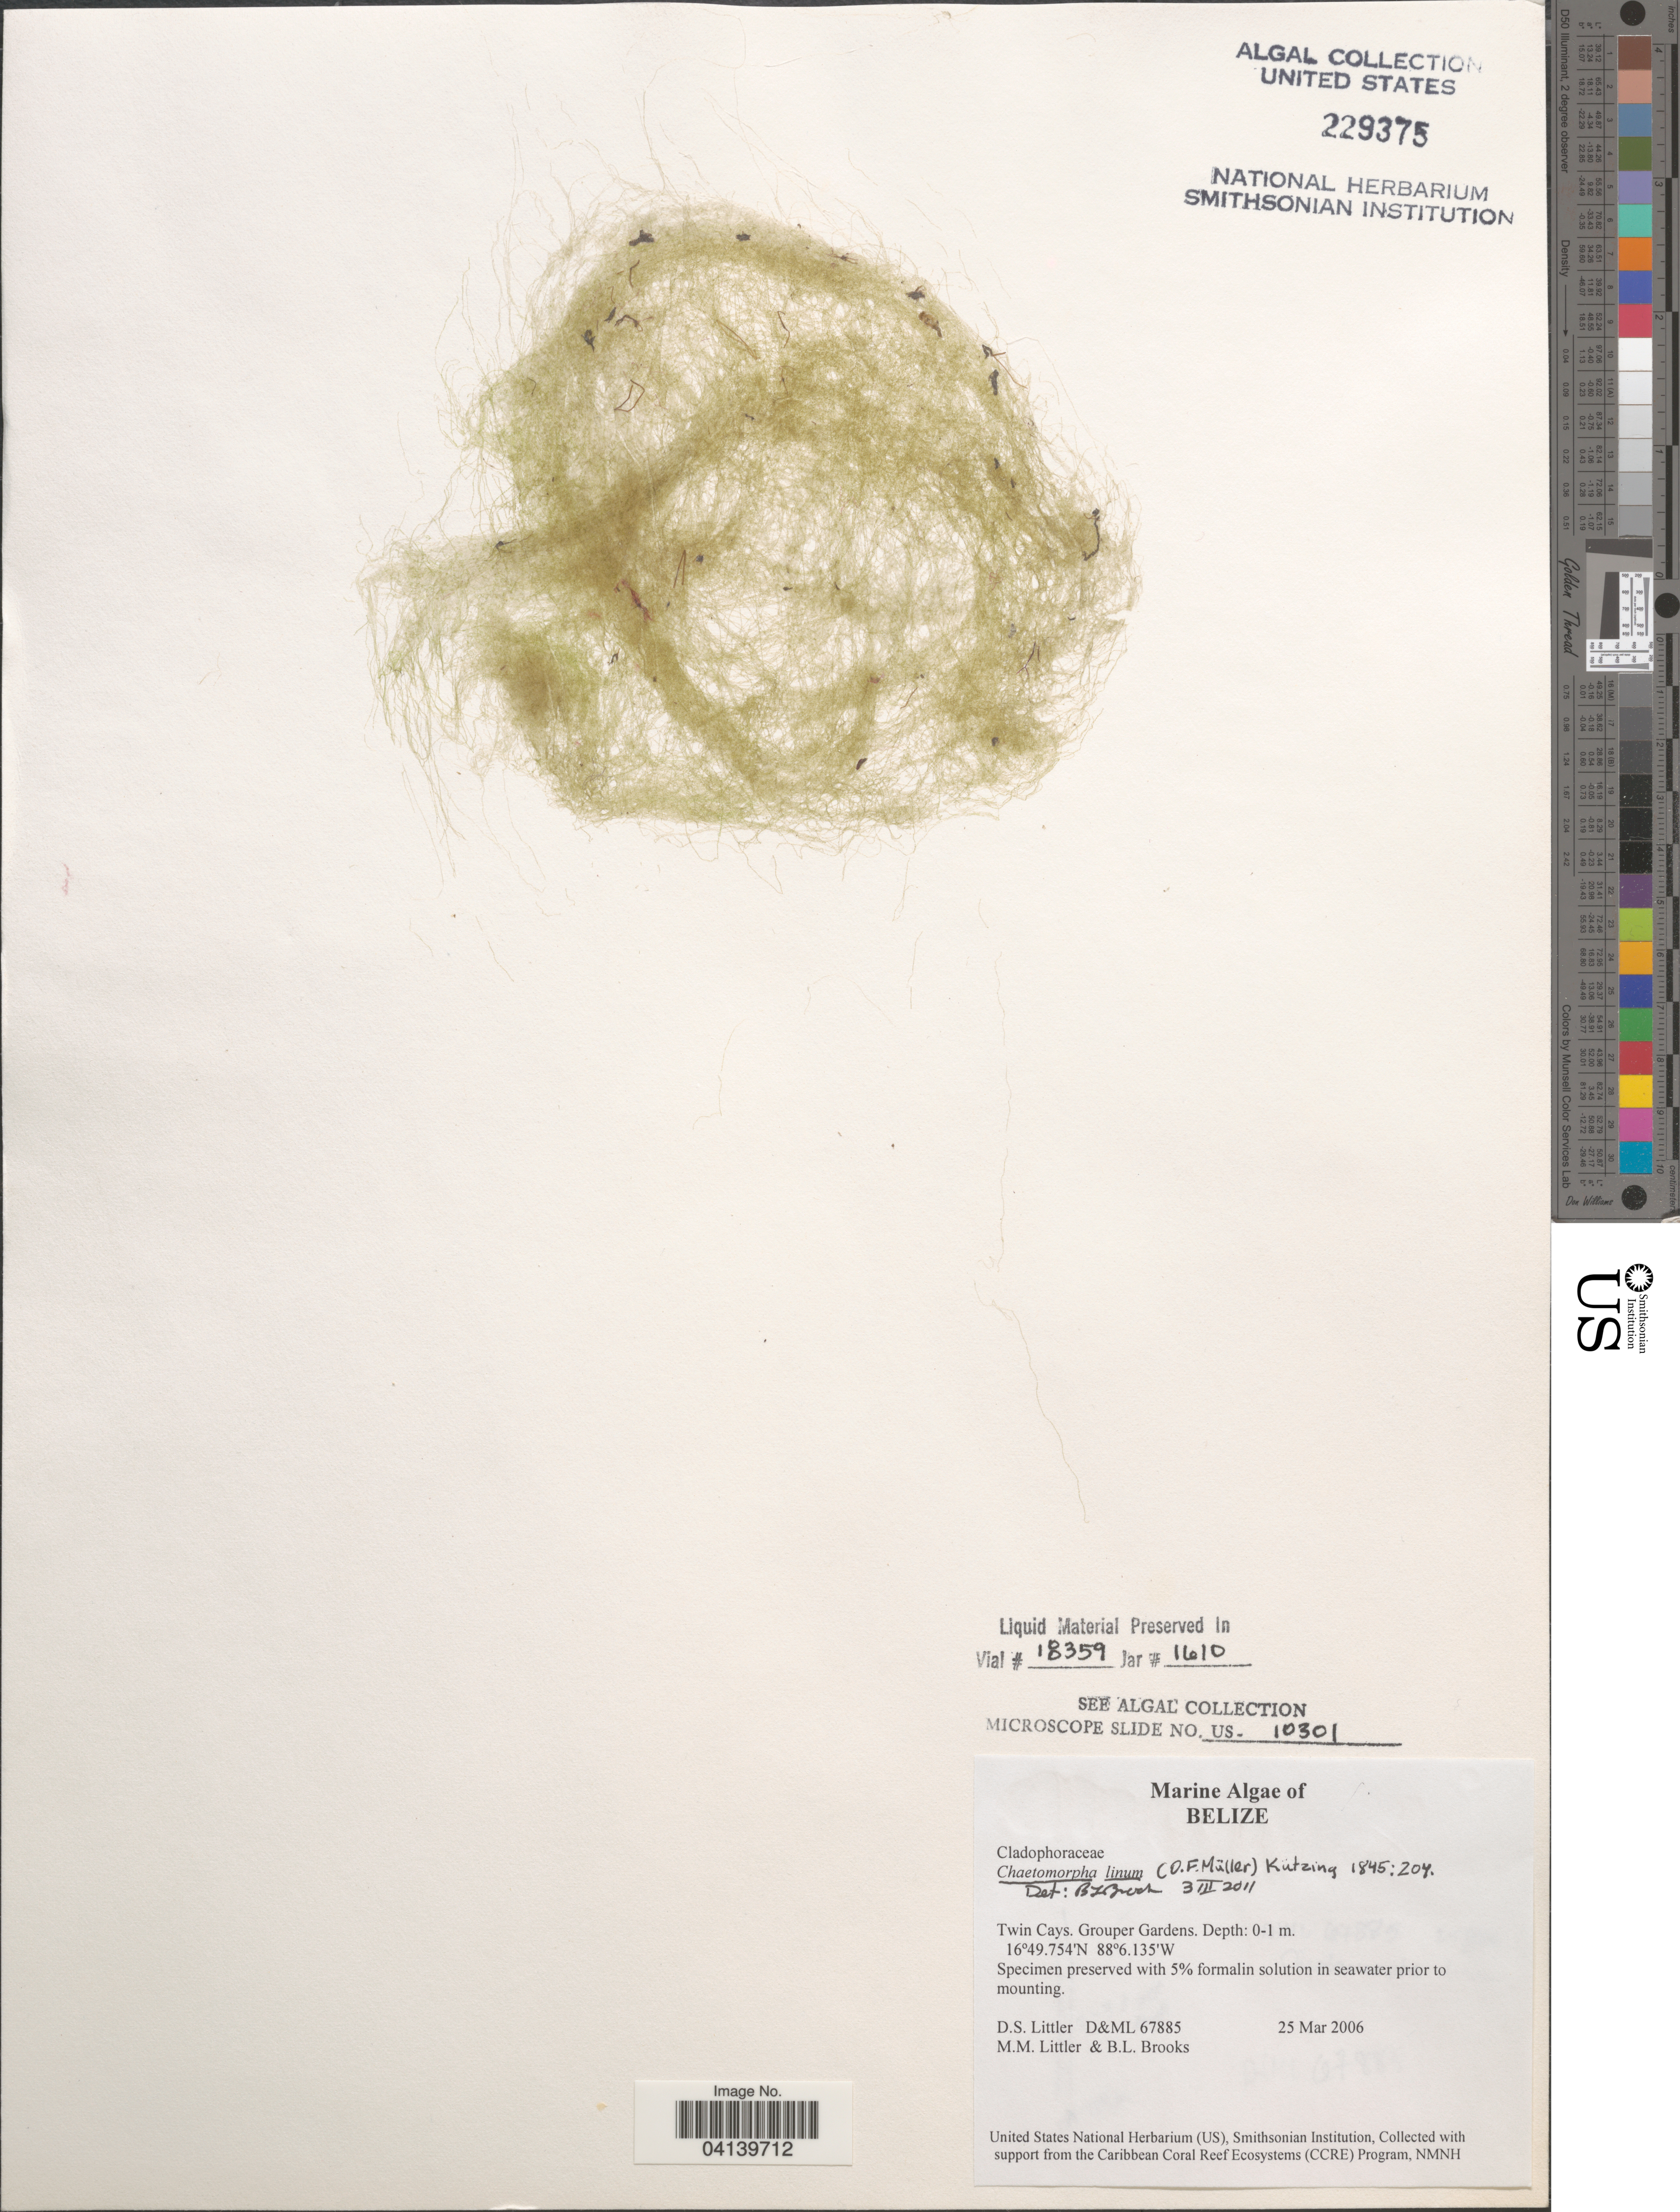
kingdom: Plantae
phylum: Chlorophyta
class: Ulvophyceae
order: Cladophorales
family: Cladophoraceae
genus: Chaetomorpha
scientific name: Chaetomorpha linum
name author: (O.F. Muell.) Kütz.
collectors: D. S. Littler & B. Brooks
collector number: D&ML 67885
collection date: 2006-03-25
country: Belize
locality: Twin Cays. Grouper Gardens.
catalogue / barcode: US 229375